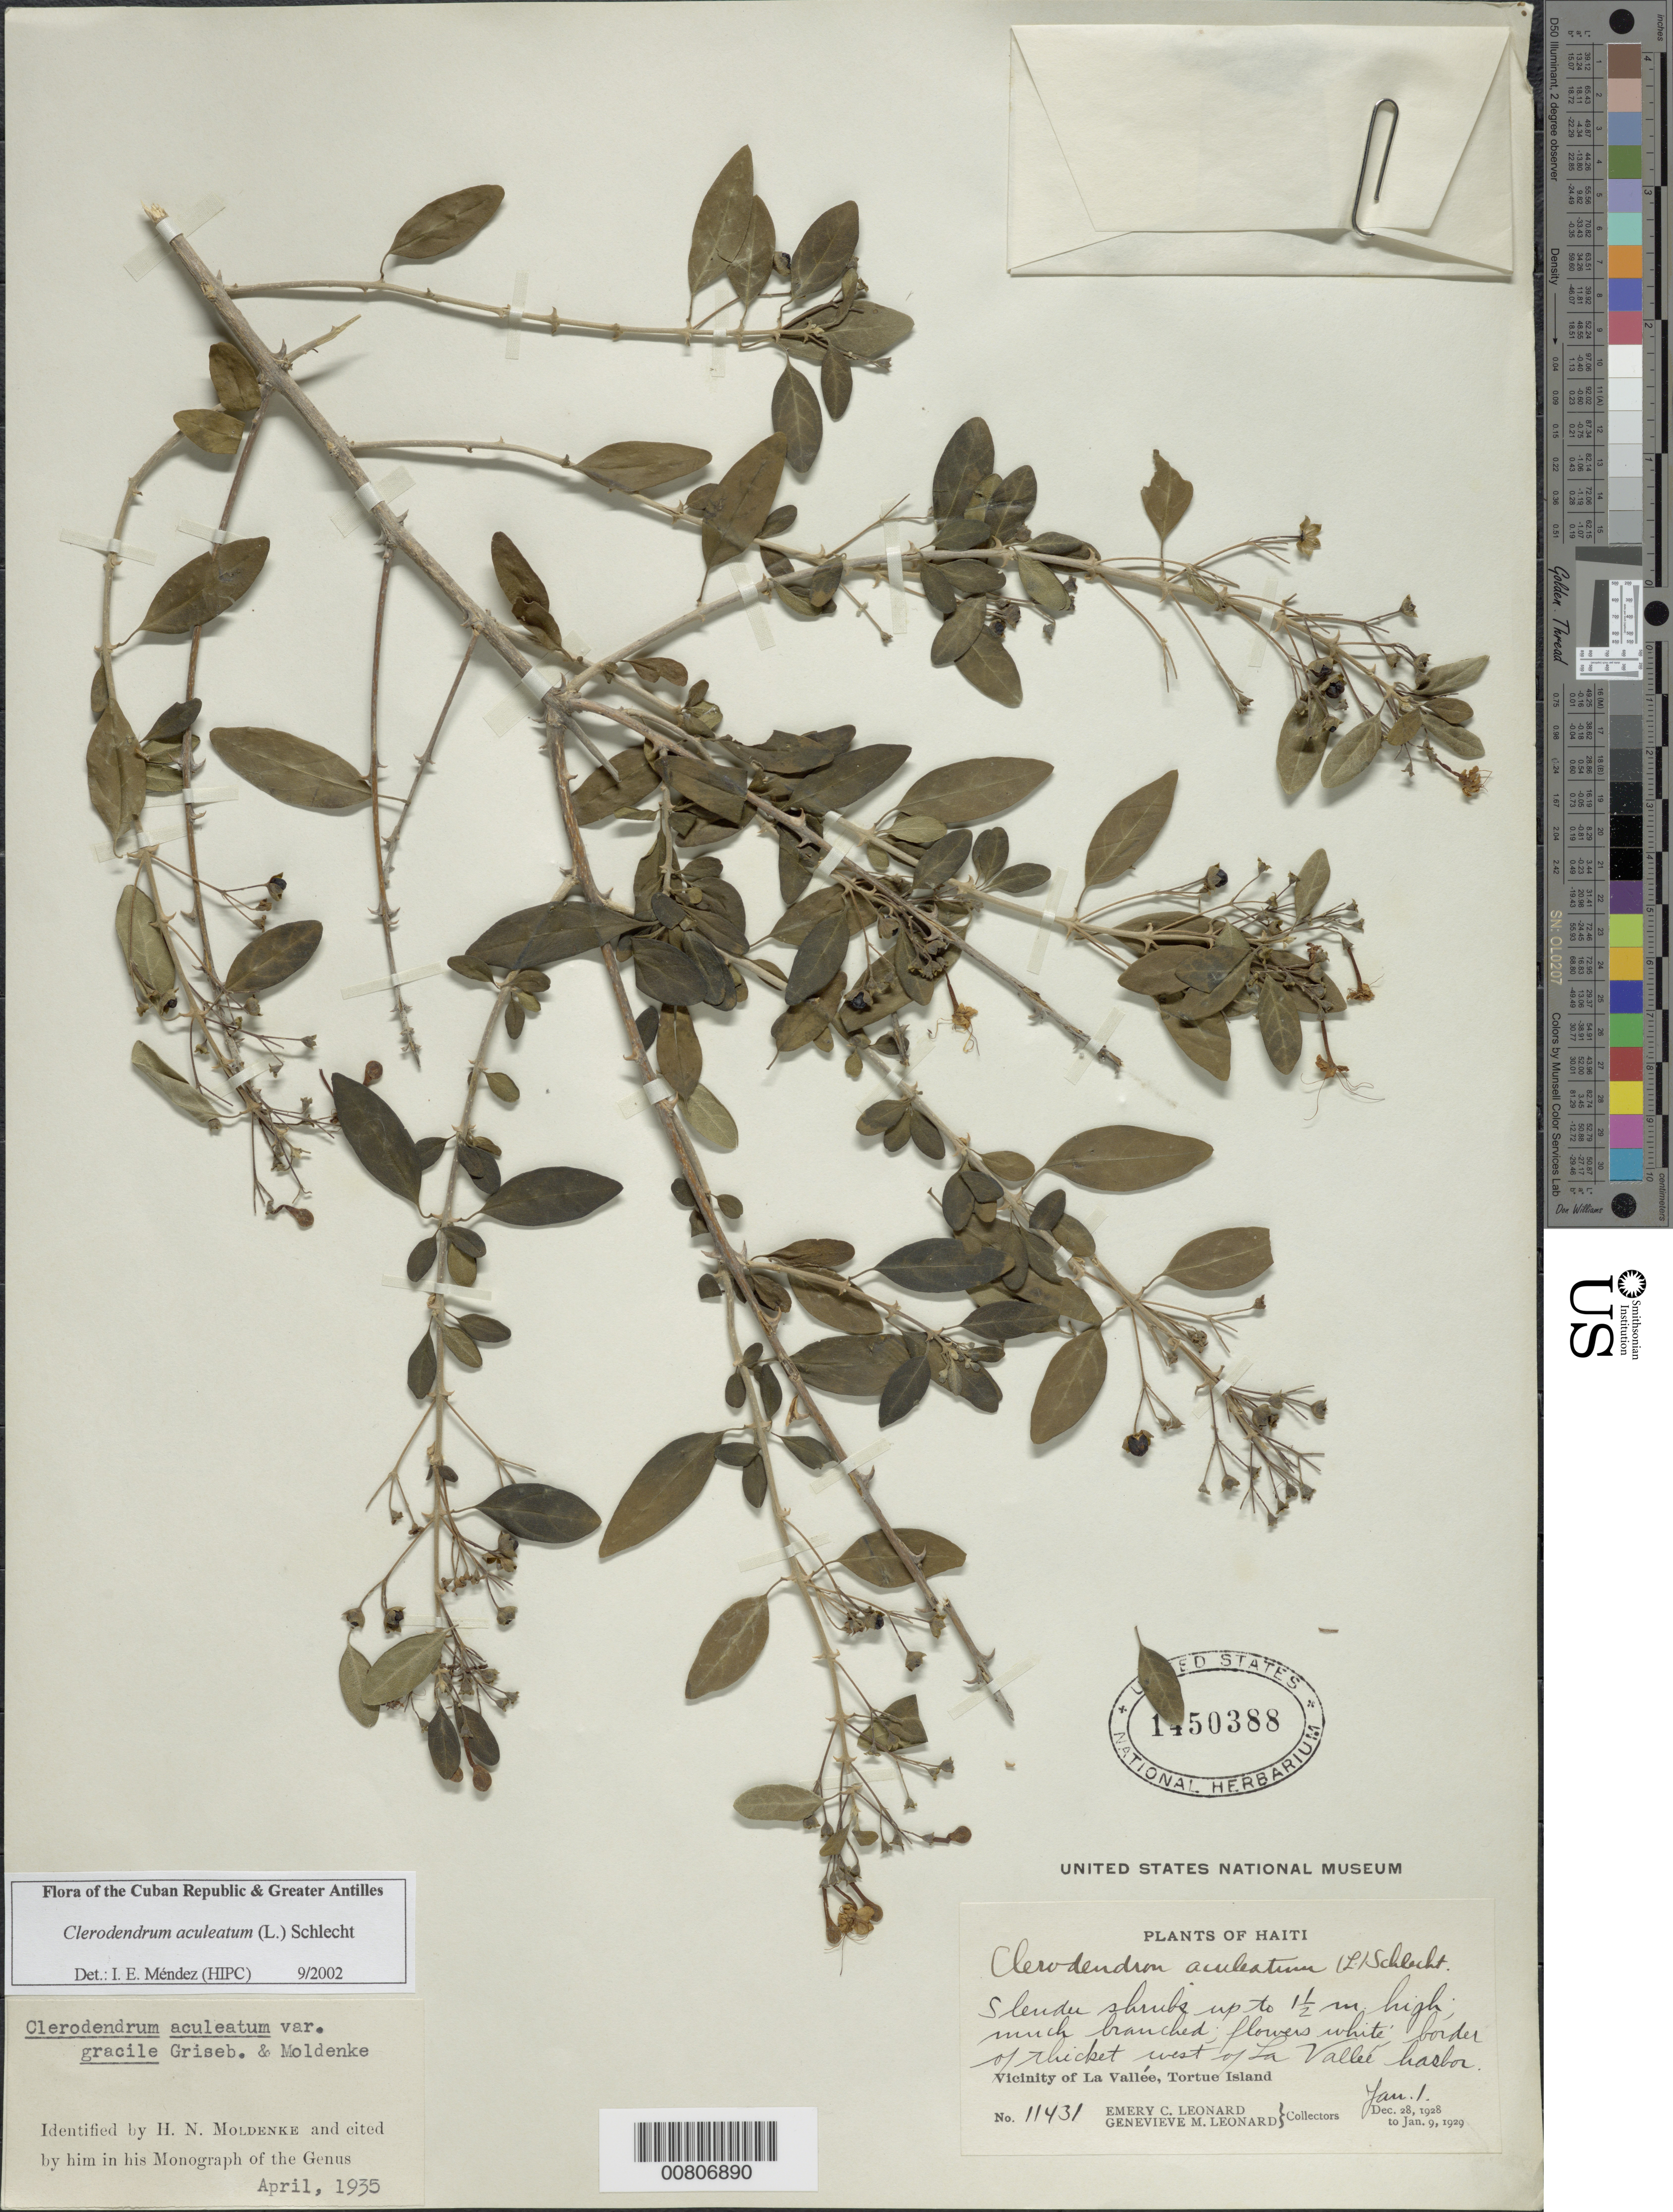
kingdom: Plantae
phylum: Tracheophyta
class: Magnoliopsida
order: Lamiales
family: Lamiaceae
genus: Clerodendrum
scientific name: Clerodendrum aculeatum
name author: (L.) Schltdl.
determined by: Méndez, Isidro E., (HIPC)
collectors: E. C. Leonard & G. M. Leonard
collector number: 11431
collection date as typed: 01 Jan 1929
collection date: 1929-01-01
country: Haiti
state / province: Nord-Óuest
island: Île de la Tortue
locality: Tortue Island, La Vallée, W of harbor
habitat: Border of thicket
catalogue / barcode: US 1450388